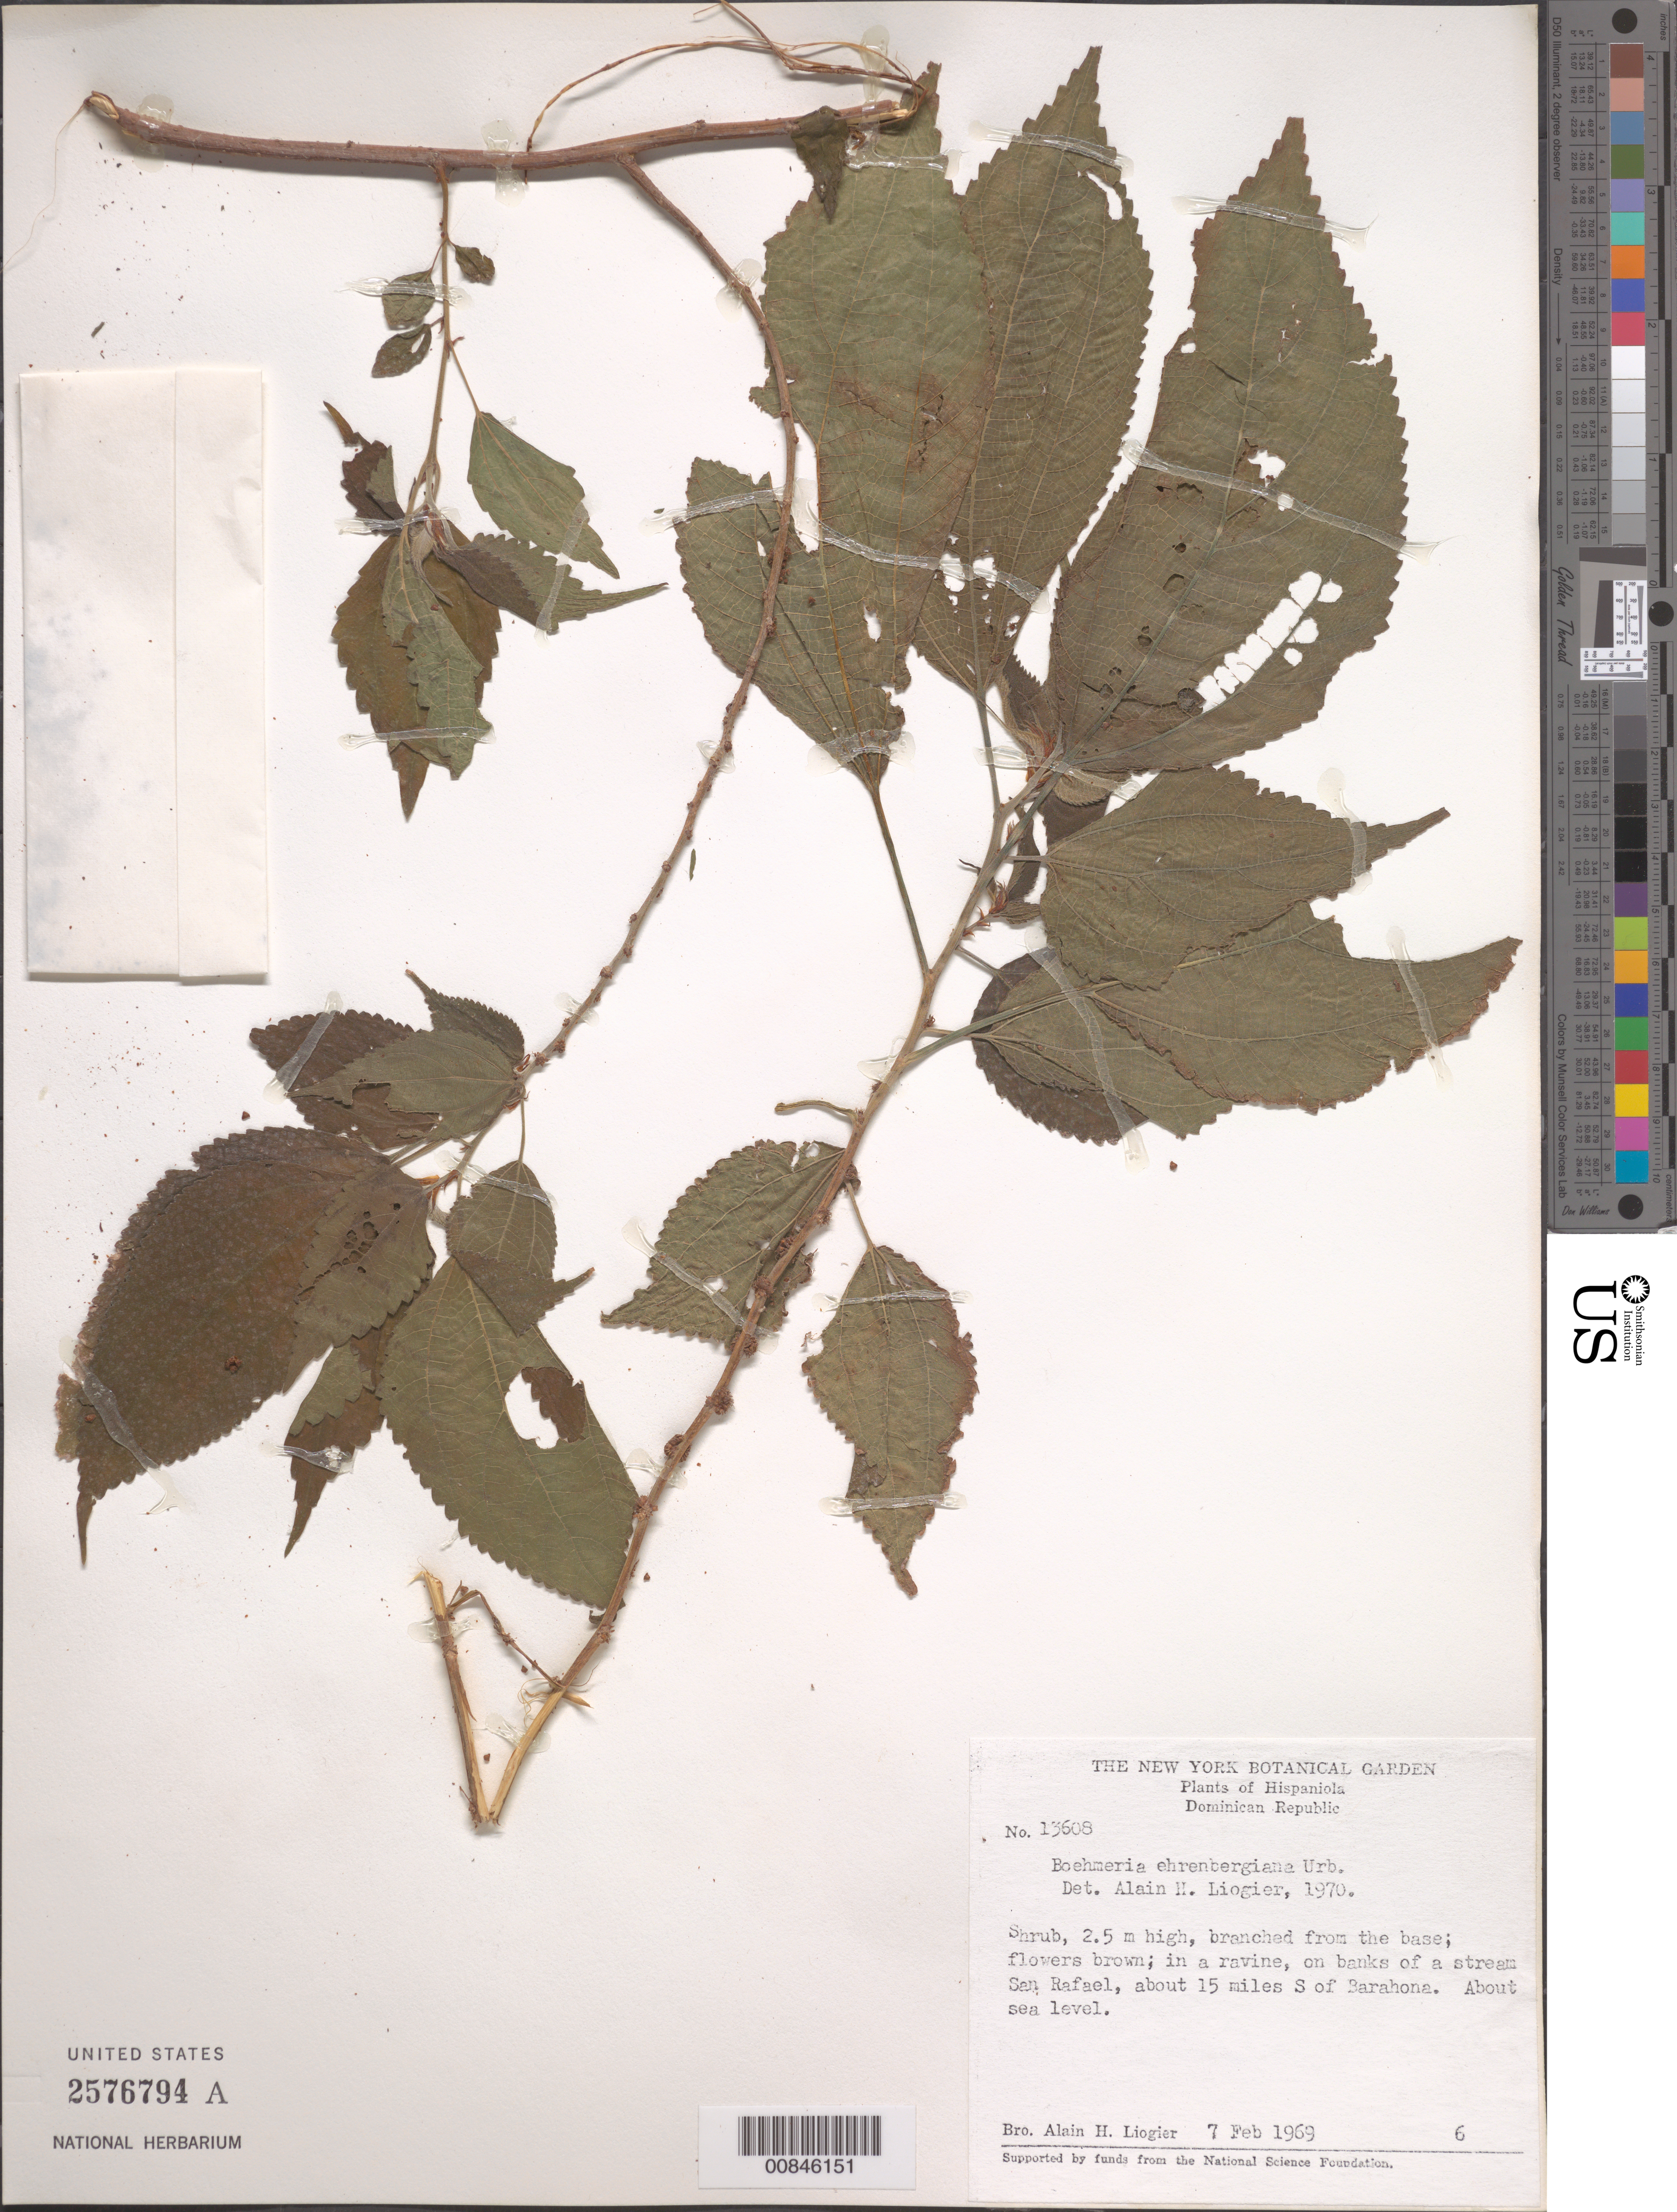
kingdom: Plantae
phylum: Tracheophyta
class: Magnoliopsida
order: Rosales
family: Urticaceae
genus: Boehmeria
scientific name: Boehmeria ehrenbergiana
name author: Urb.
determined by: Liogier, Alain H.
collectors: A. H. Liogier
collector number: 13608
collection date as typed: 07 Feb 1969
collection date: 1969-02-07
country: Dominican Republic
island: Hispaniola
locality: San Rafael, about 15 miles S of Barahona.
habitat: In a ravine on banks of a stream.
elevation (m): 0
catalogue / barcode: US 2576794A